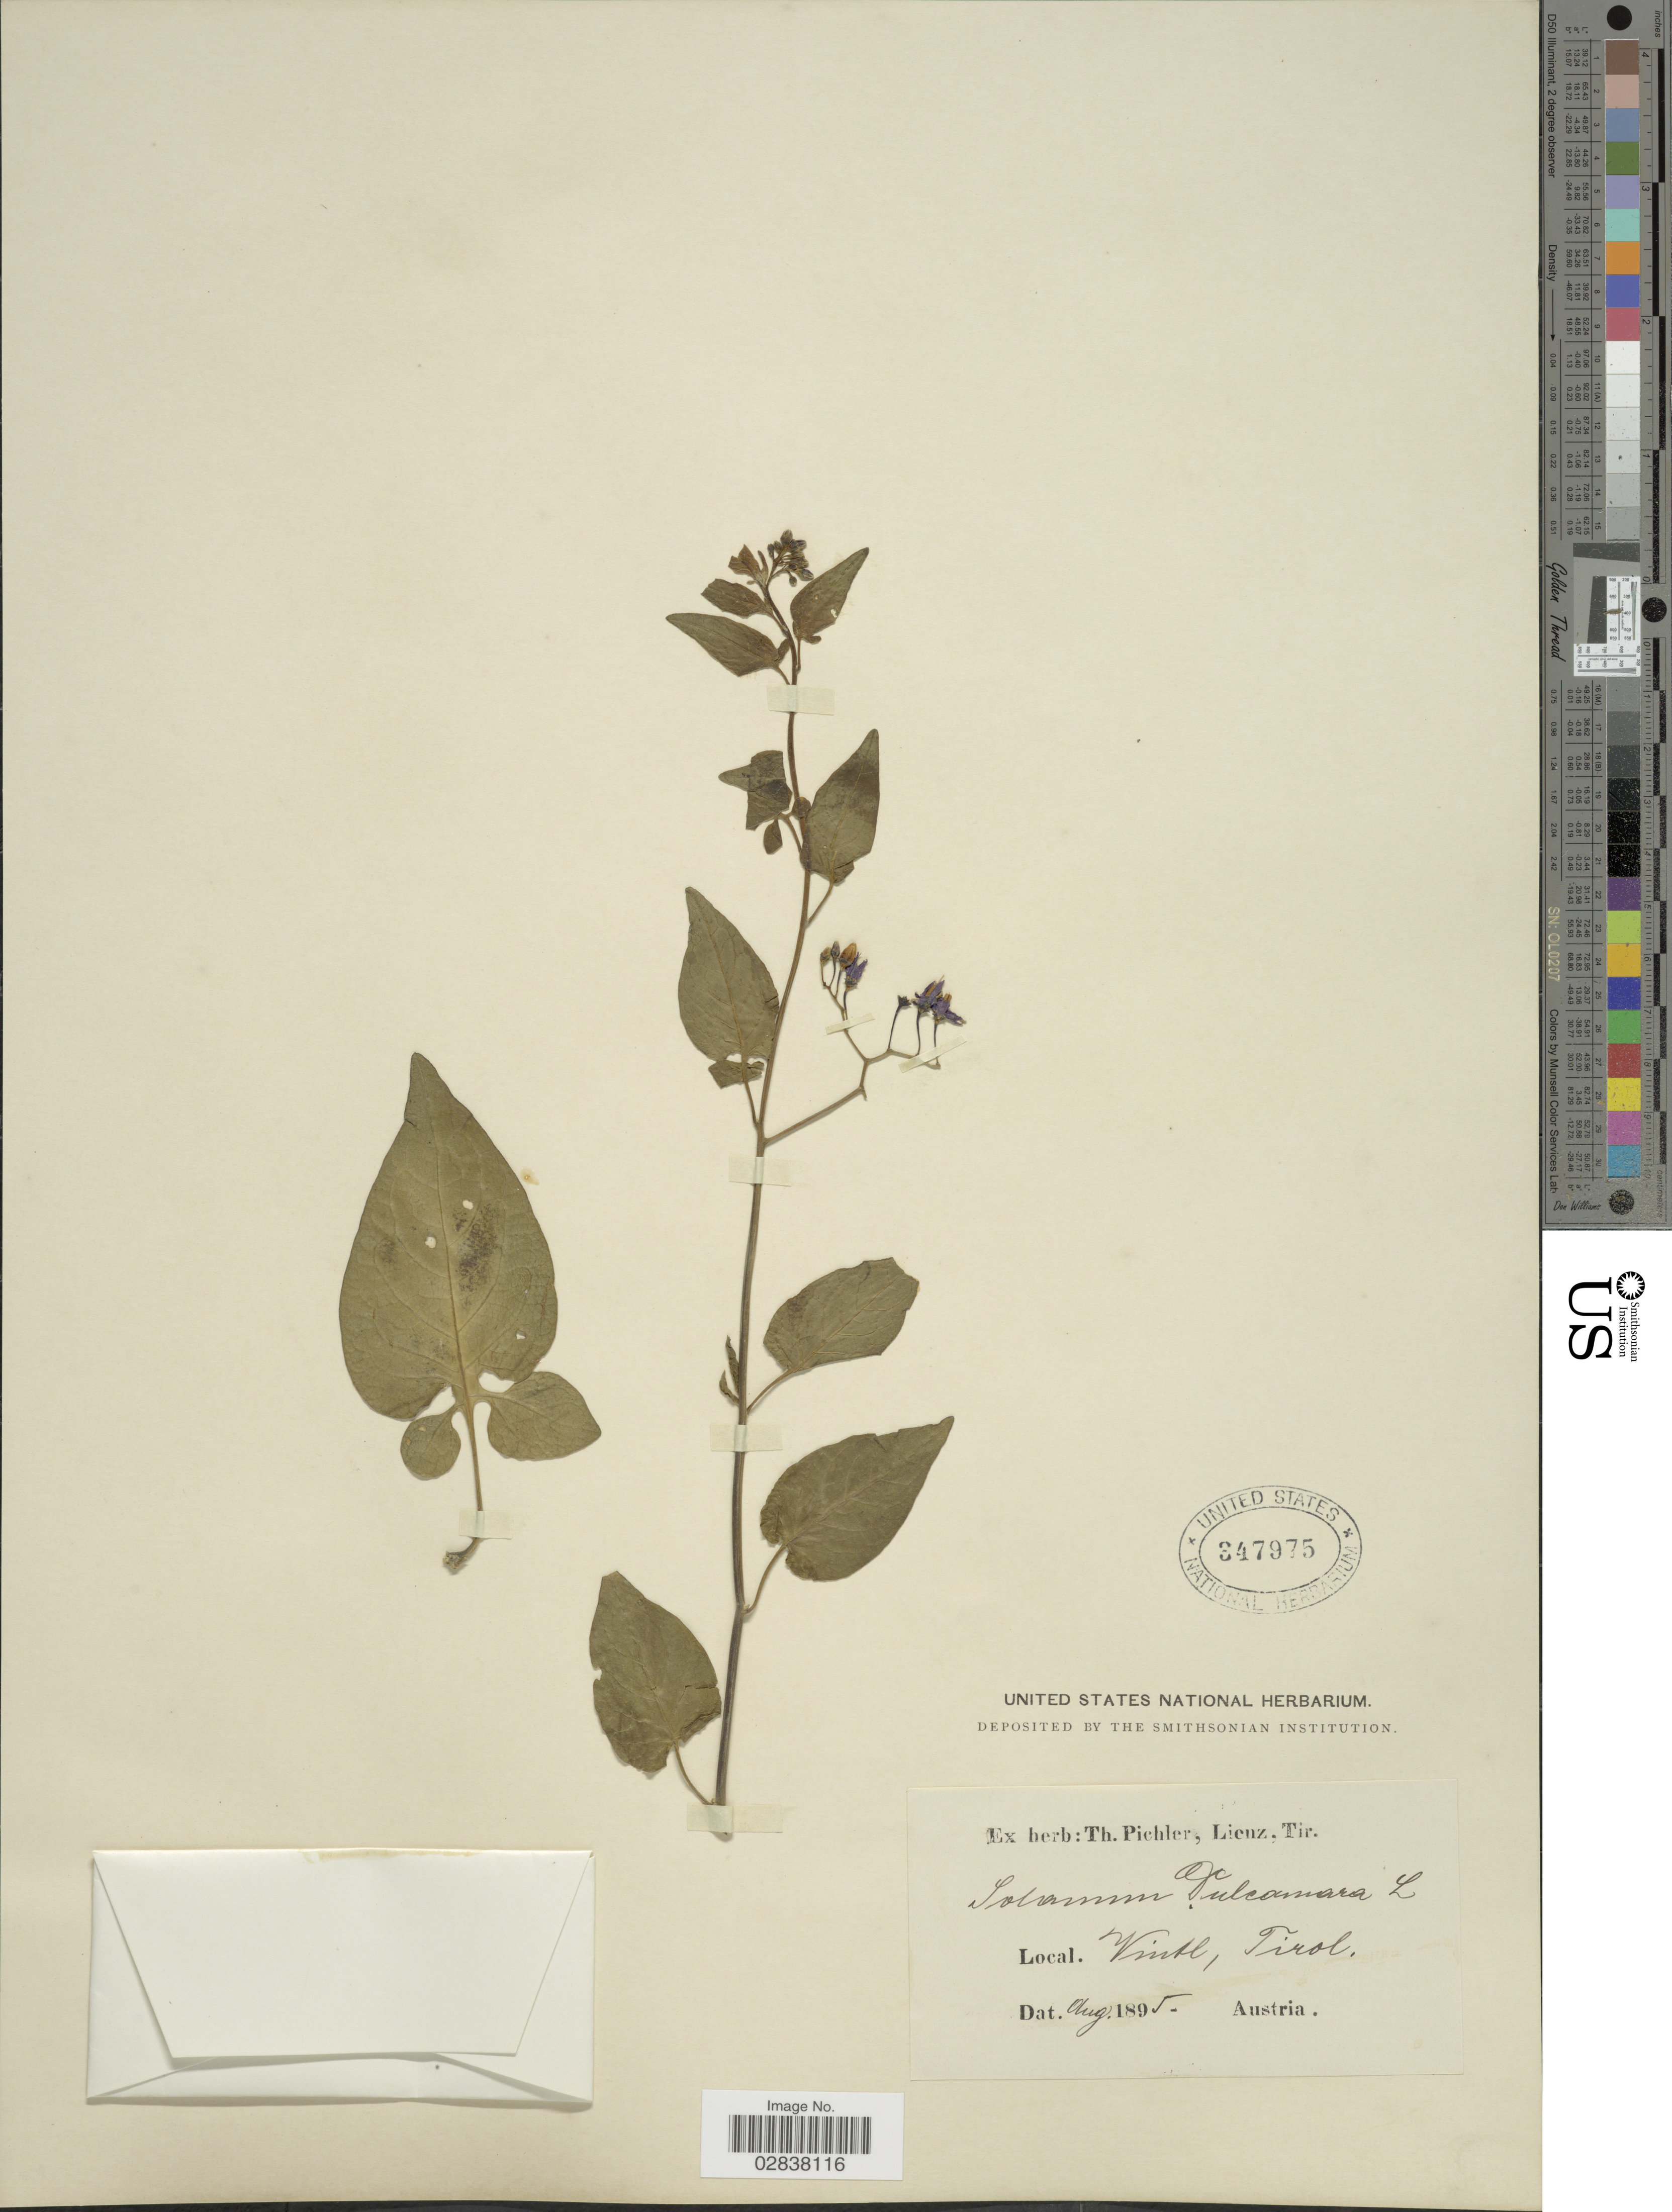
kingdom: Plantae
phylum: Tracheophyta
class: Magnoliopsida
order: Solanales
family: Solanaceae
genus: Solanum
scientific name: Solanum dulcamara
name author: L.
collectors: ex herb. T. Pichler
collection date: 1895-08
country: Austria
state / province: Tirol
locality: Vintl [interpreted].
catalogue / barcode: US 347975